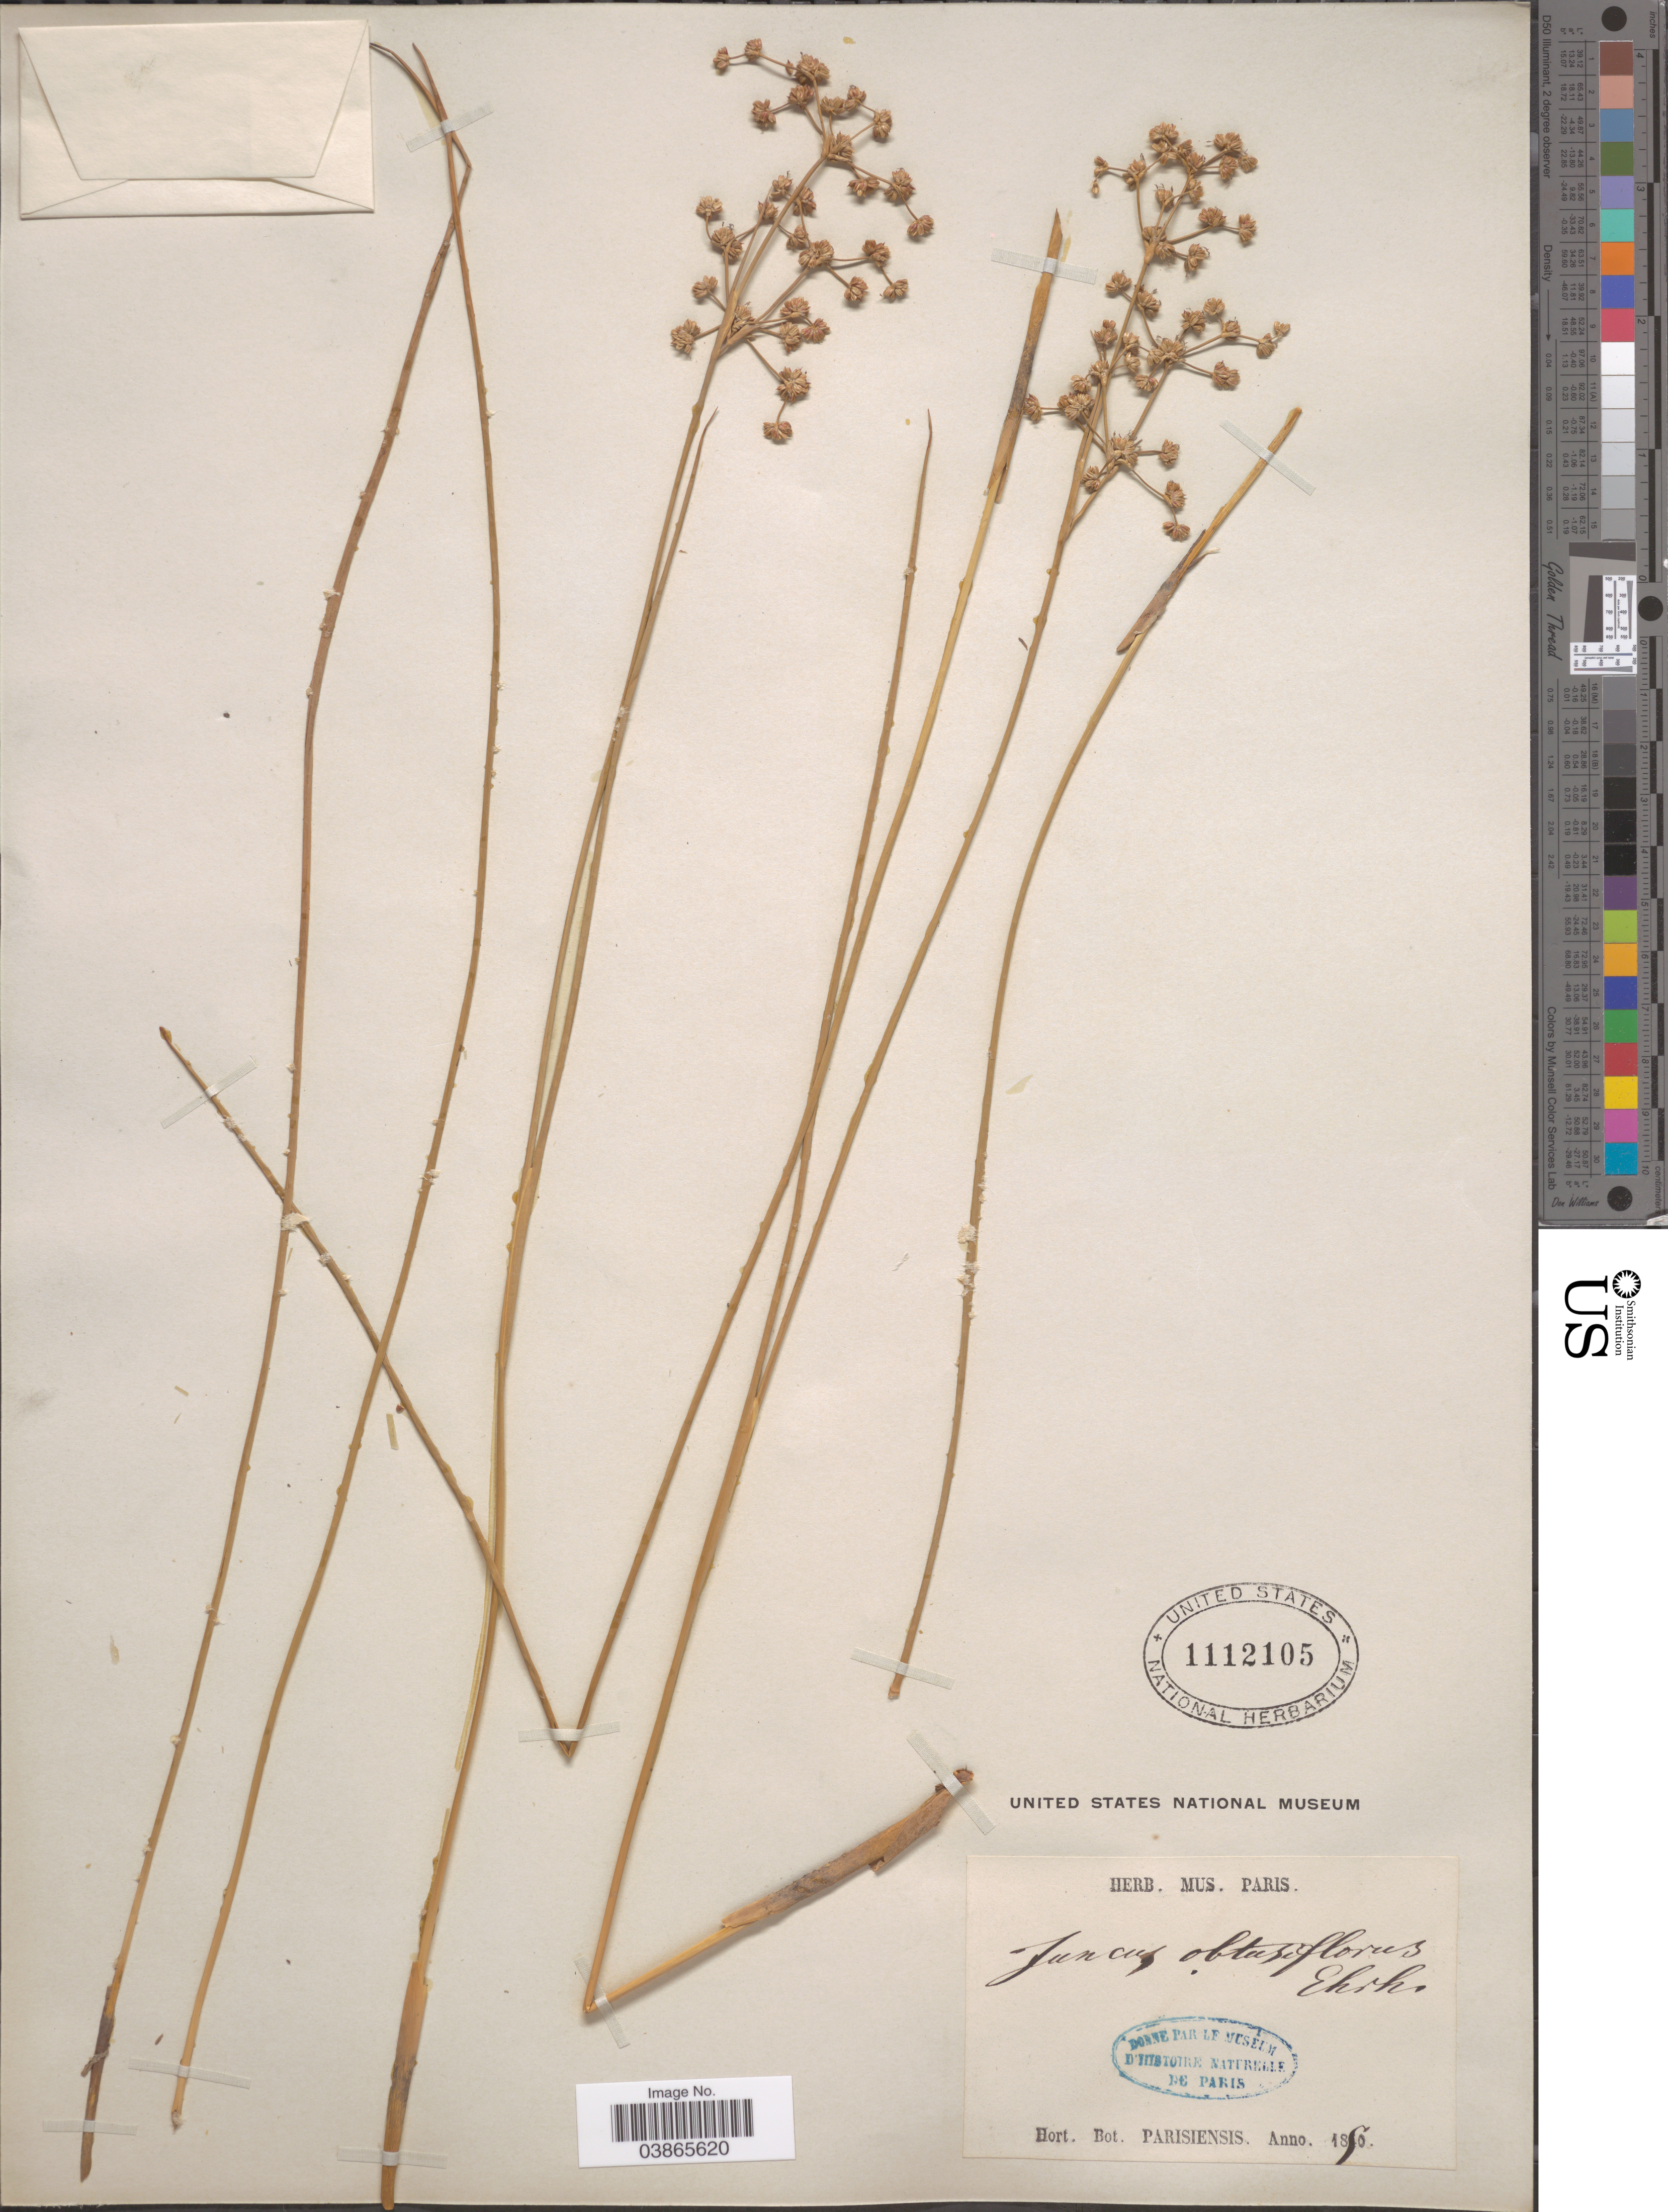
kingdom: Plantae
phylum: Tracheophyta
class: Liliopsida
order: Poales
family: Juncaceae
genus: Juncus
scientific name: Juncus obtusiflorus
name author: Ehrh. ex Hoffm.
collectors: ex herb. Mus. Paris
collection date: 1850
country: France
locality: Hort. Bot. Parisiensis.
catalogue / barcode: US 1112105